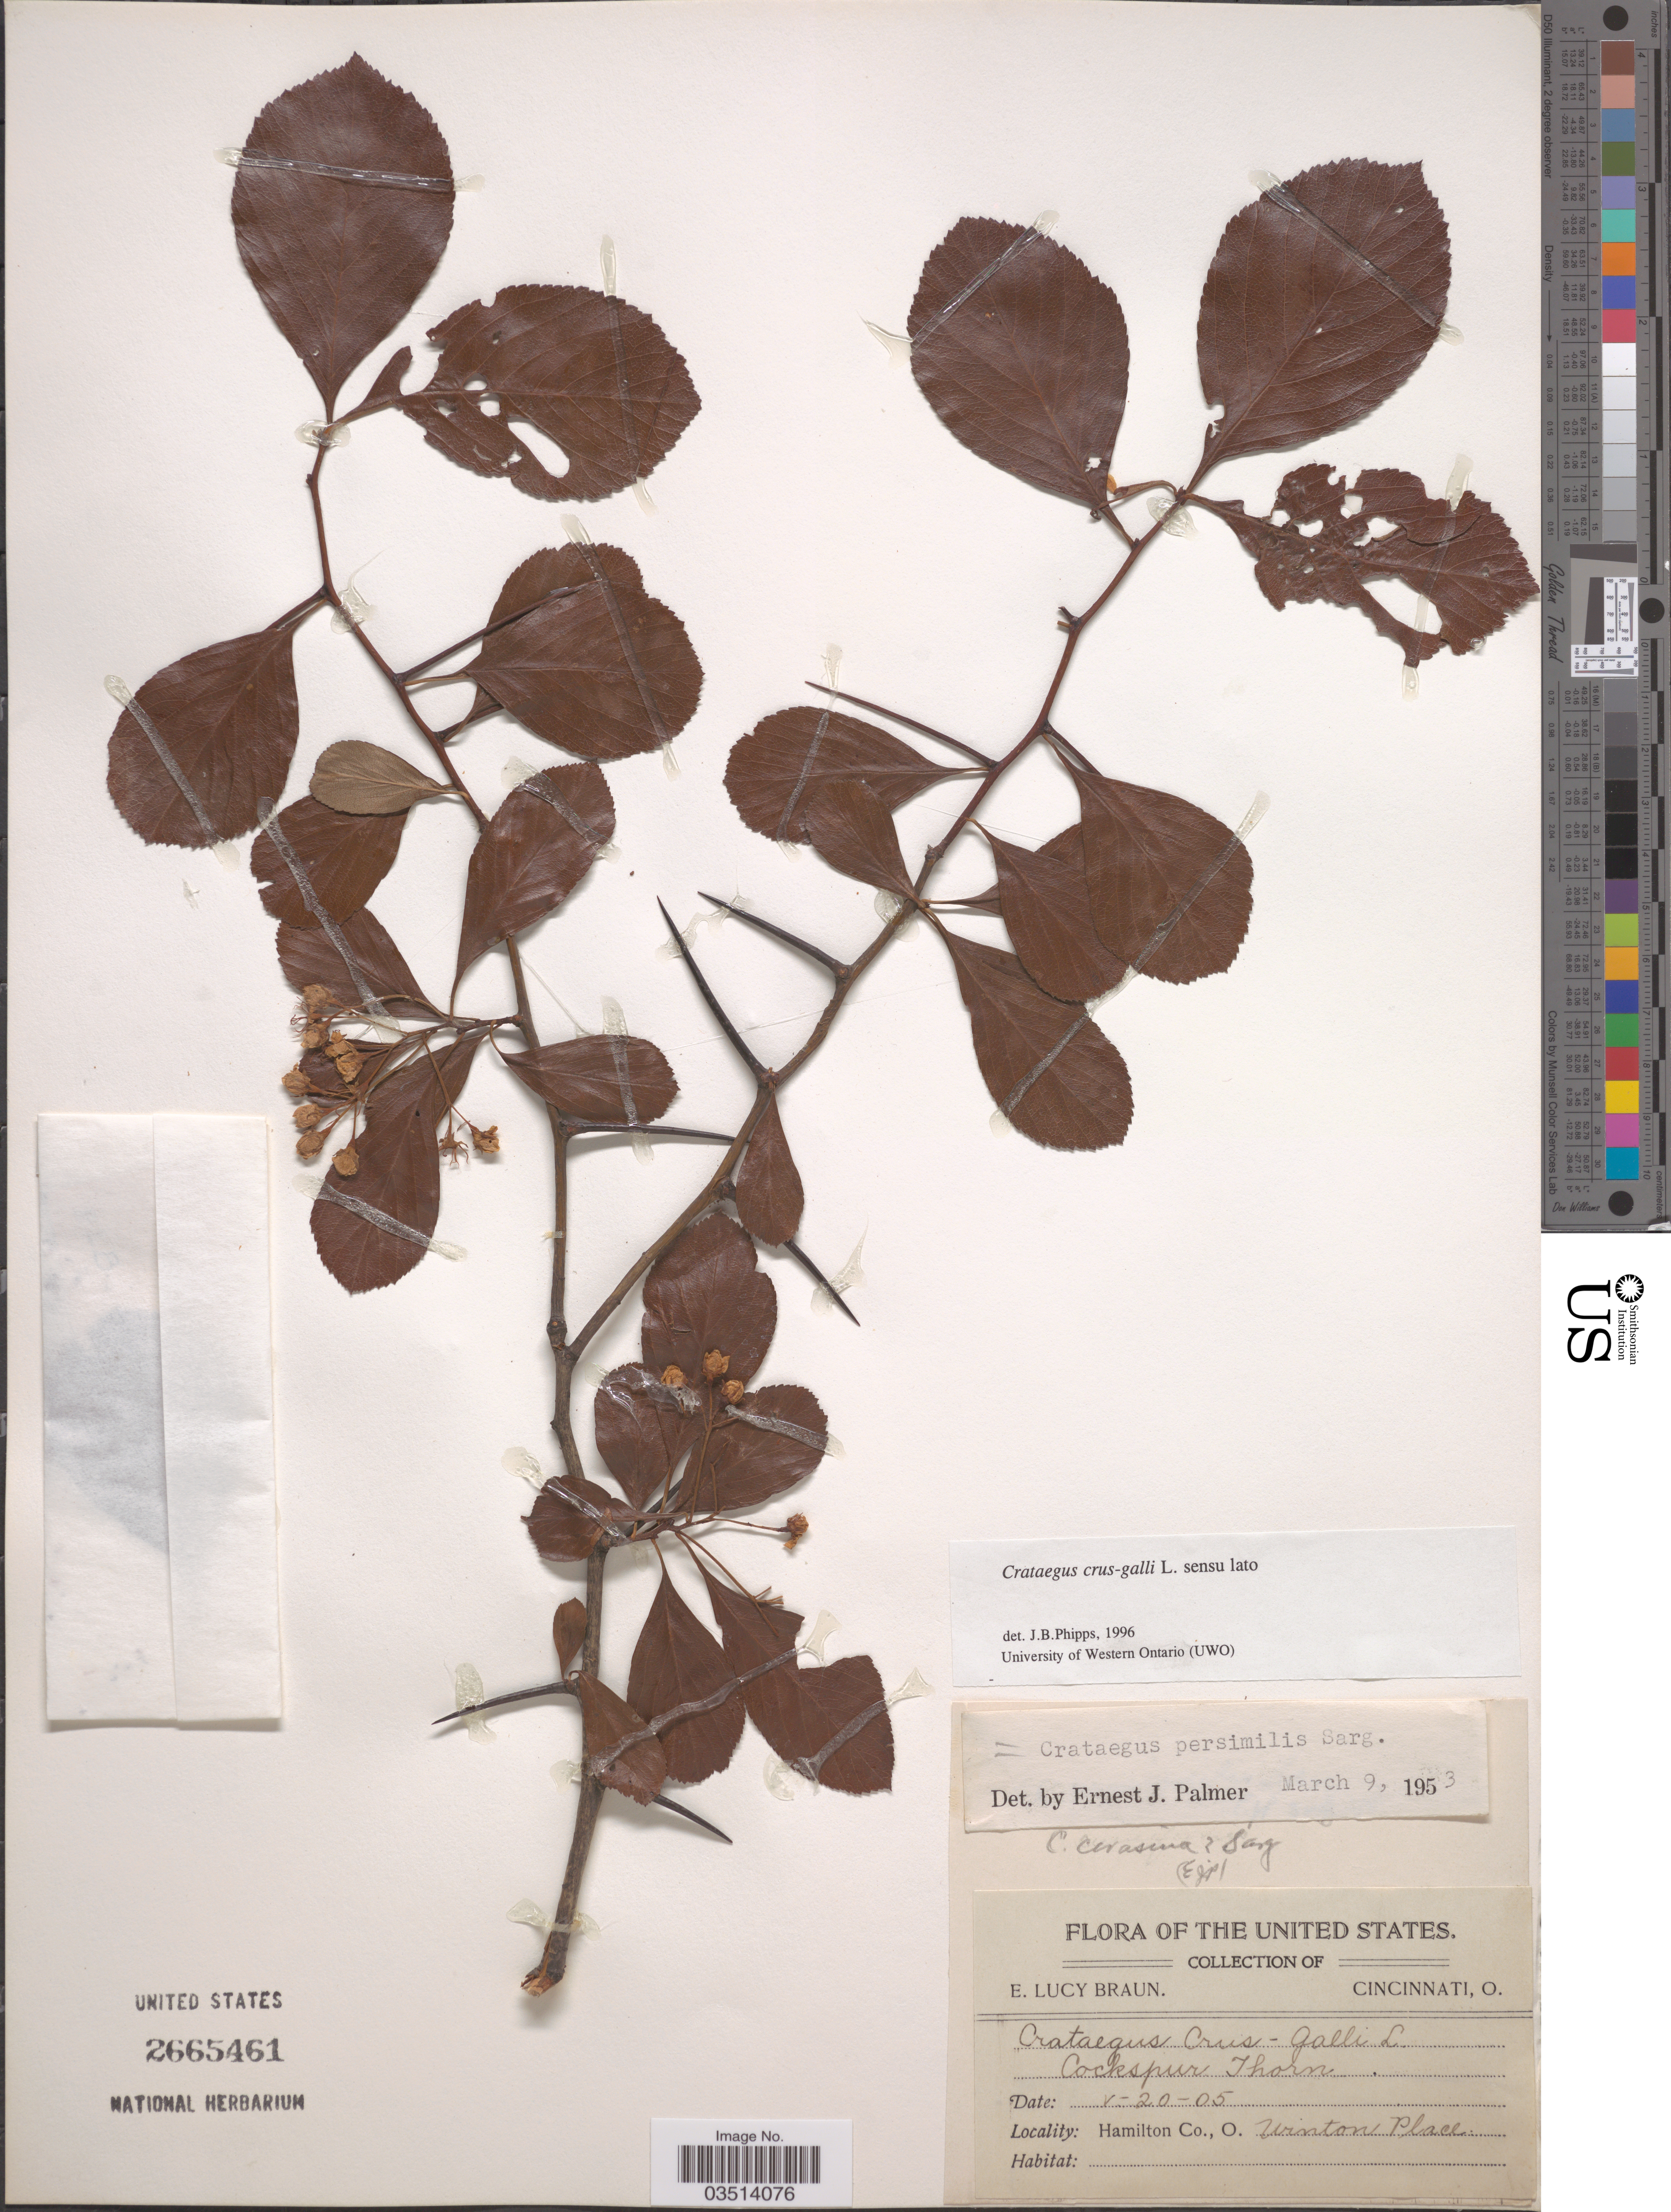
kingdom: Plantae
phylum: Tracheophyta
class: Magnoliopsida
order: Rosales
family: Rosaceae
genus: Crataegus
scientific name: Crataegus crus-galli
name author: L.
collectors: E. L. Braun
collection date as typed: Transcribed d/m/y: 20/5/5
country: United States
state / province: Ohio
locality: Hamilton Co. Winton Place.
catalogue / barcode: US 2665491